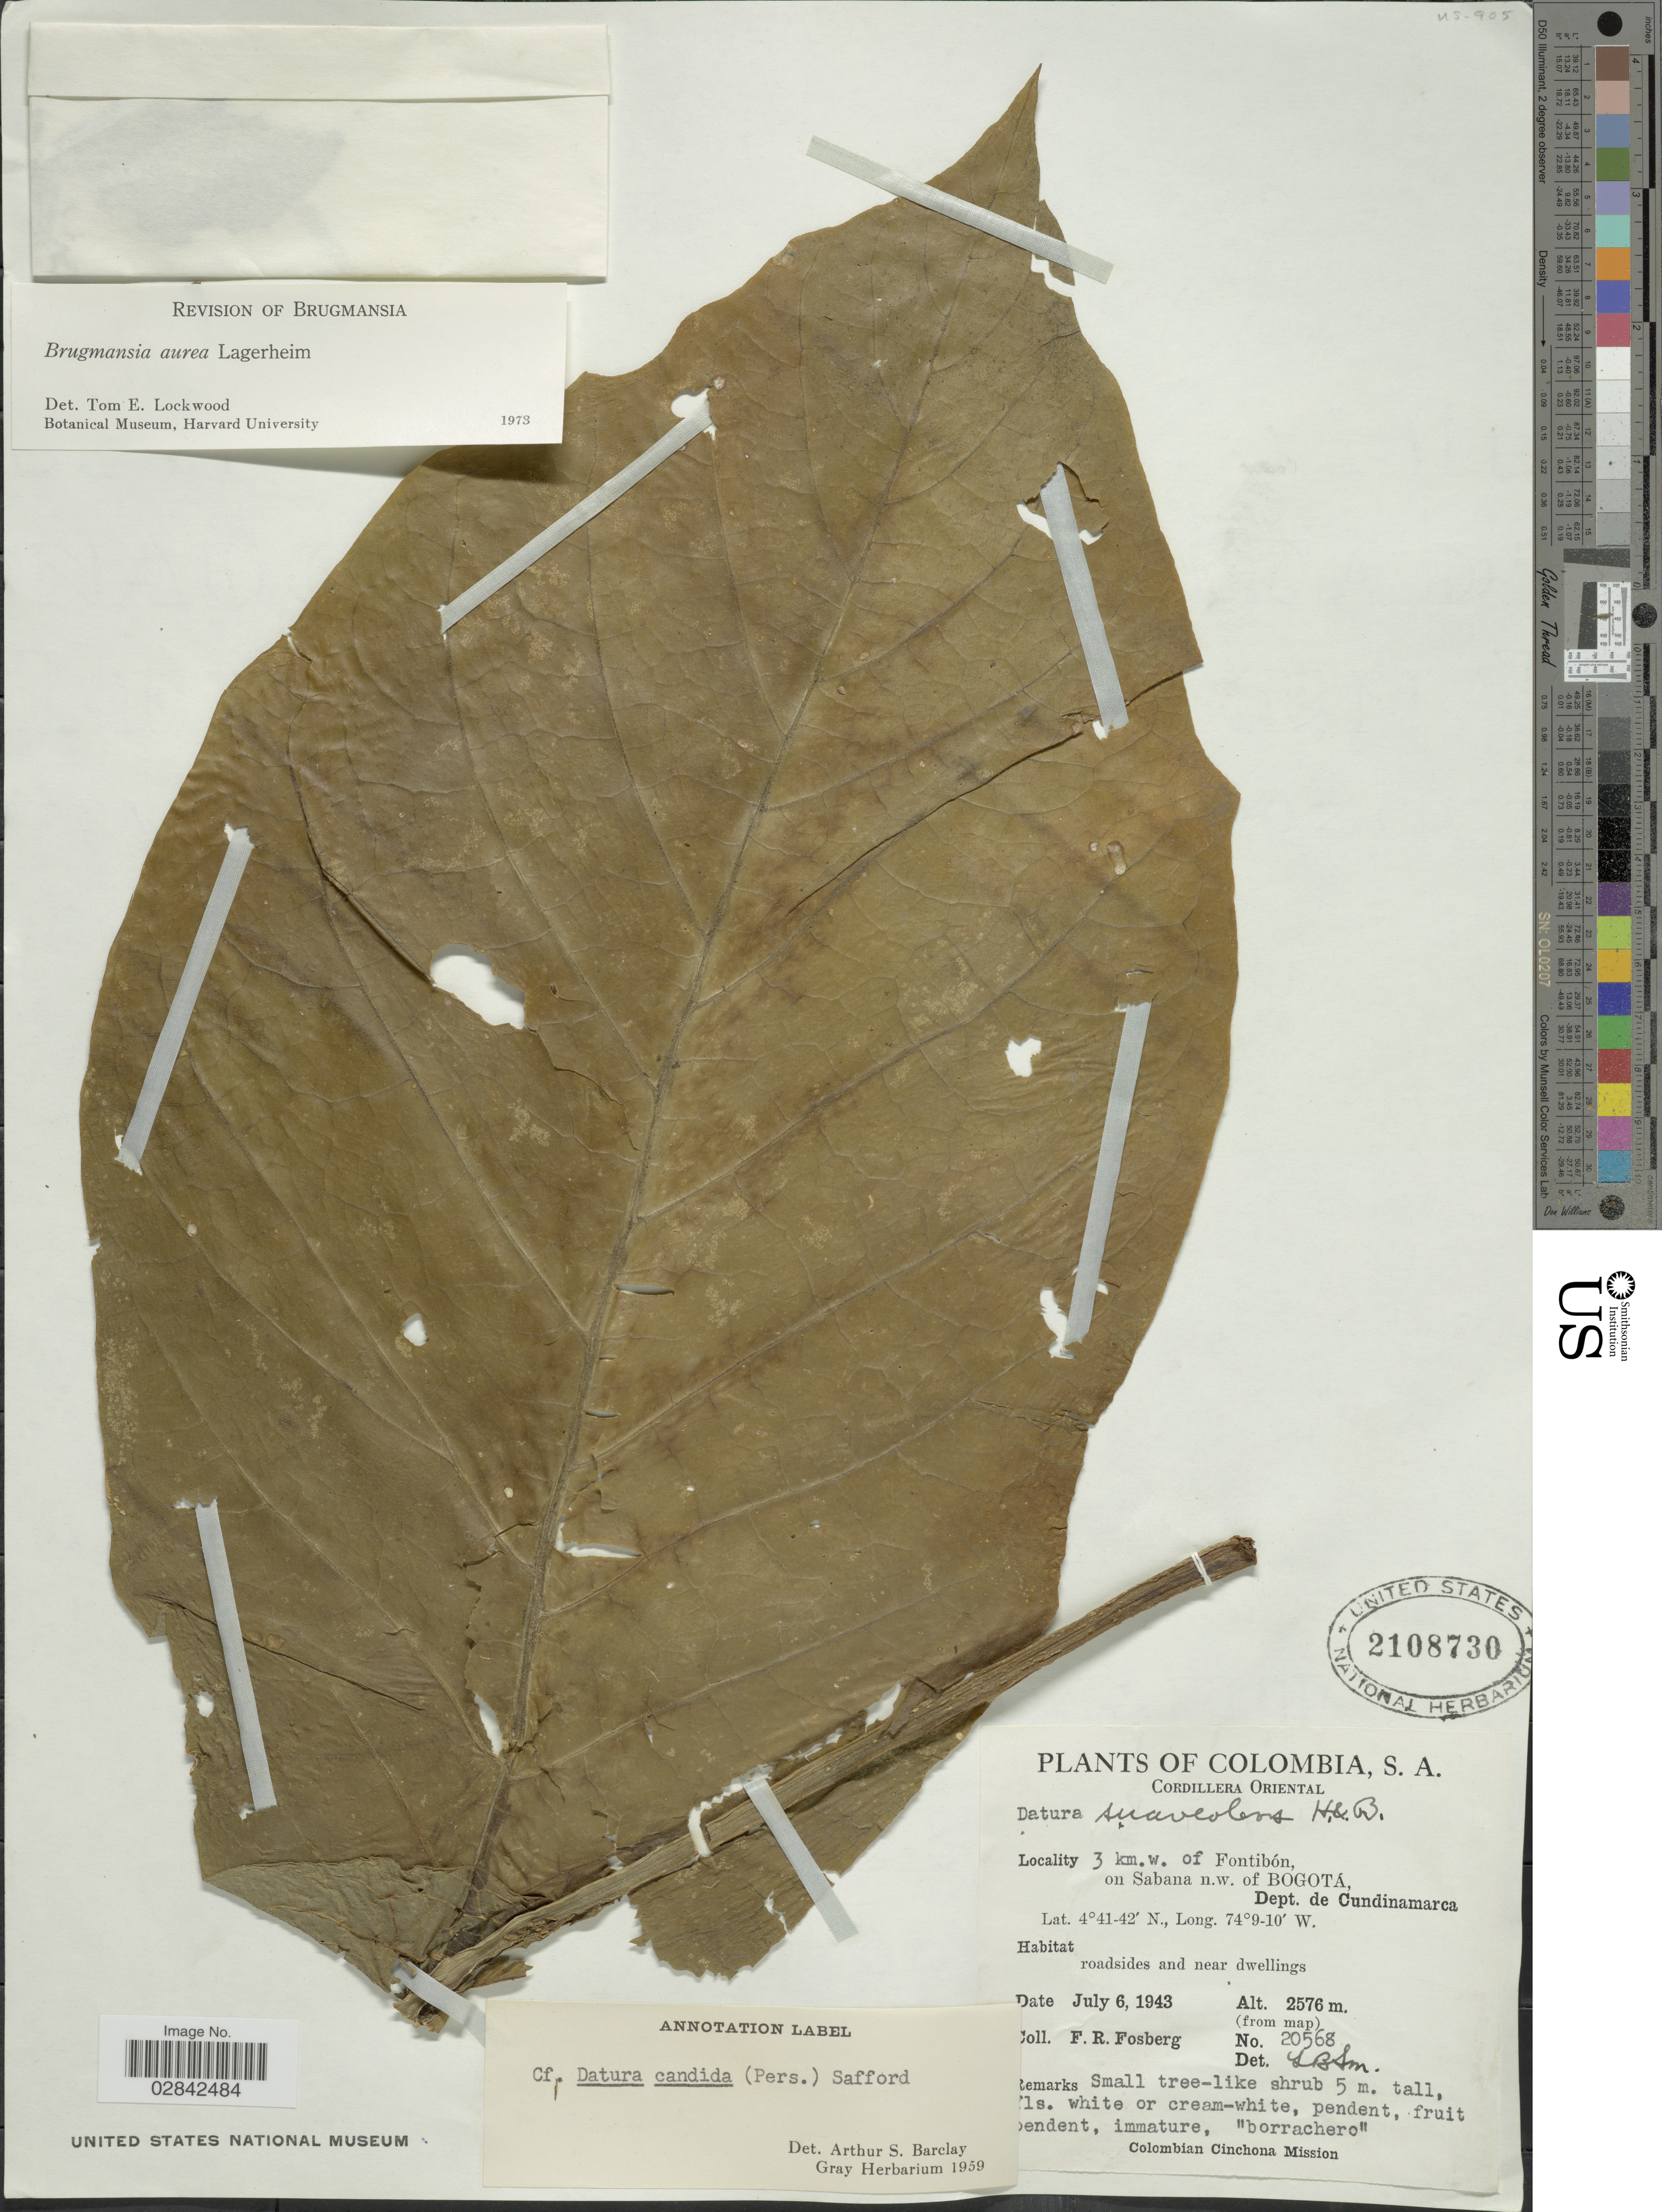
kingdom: Plantae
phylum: Tracheophyta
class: Magnoliopsida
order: Solanales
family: Solanaceae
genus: Brugmansia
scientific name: Brugmansia aurea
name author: Lagerh.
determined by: Lockwood, T. E.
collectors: F. R. Fosberg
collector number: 20568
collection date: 1943-07-06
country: Colombia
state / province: Cundinamarca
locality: Cordillera Oriental, 3 km. w. of Fontibón, on Sabana n.w. of Bogotá, Dept. de Cundinamarca.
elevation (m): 2576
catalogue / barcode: US 2108730